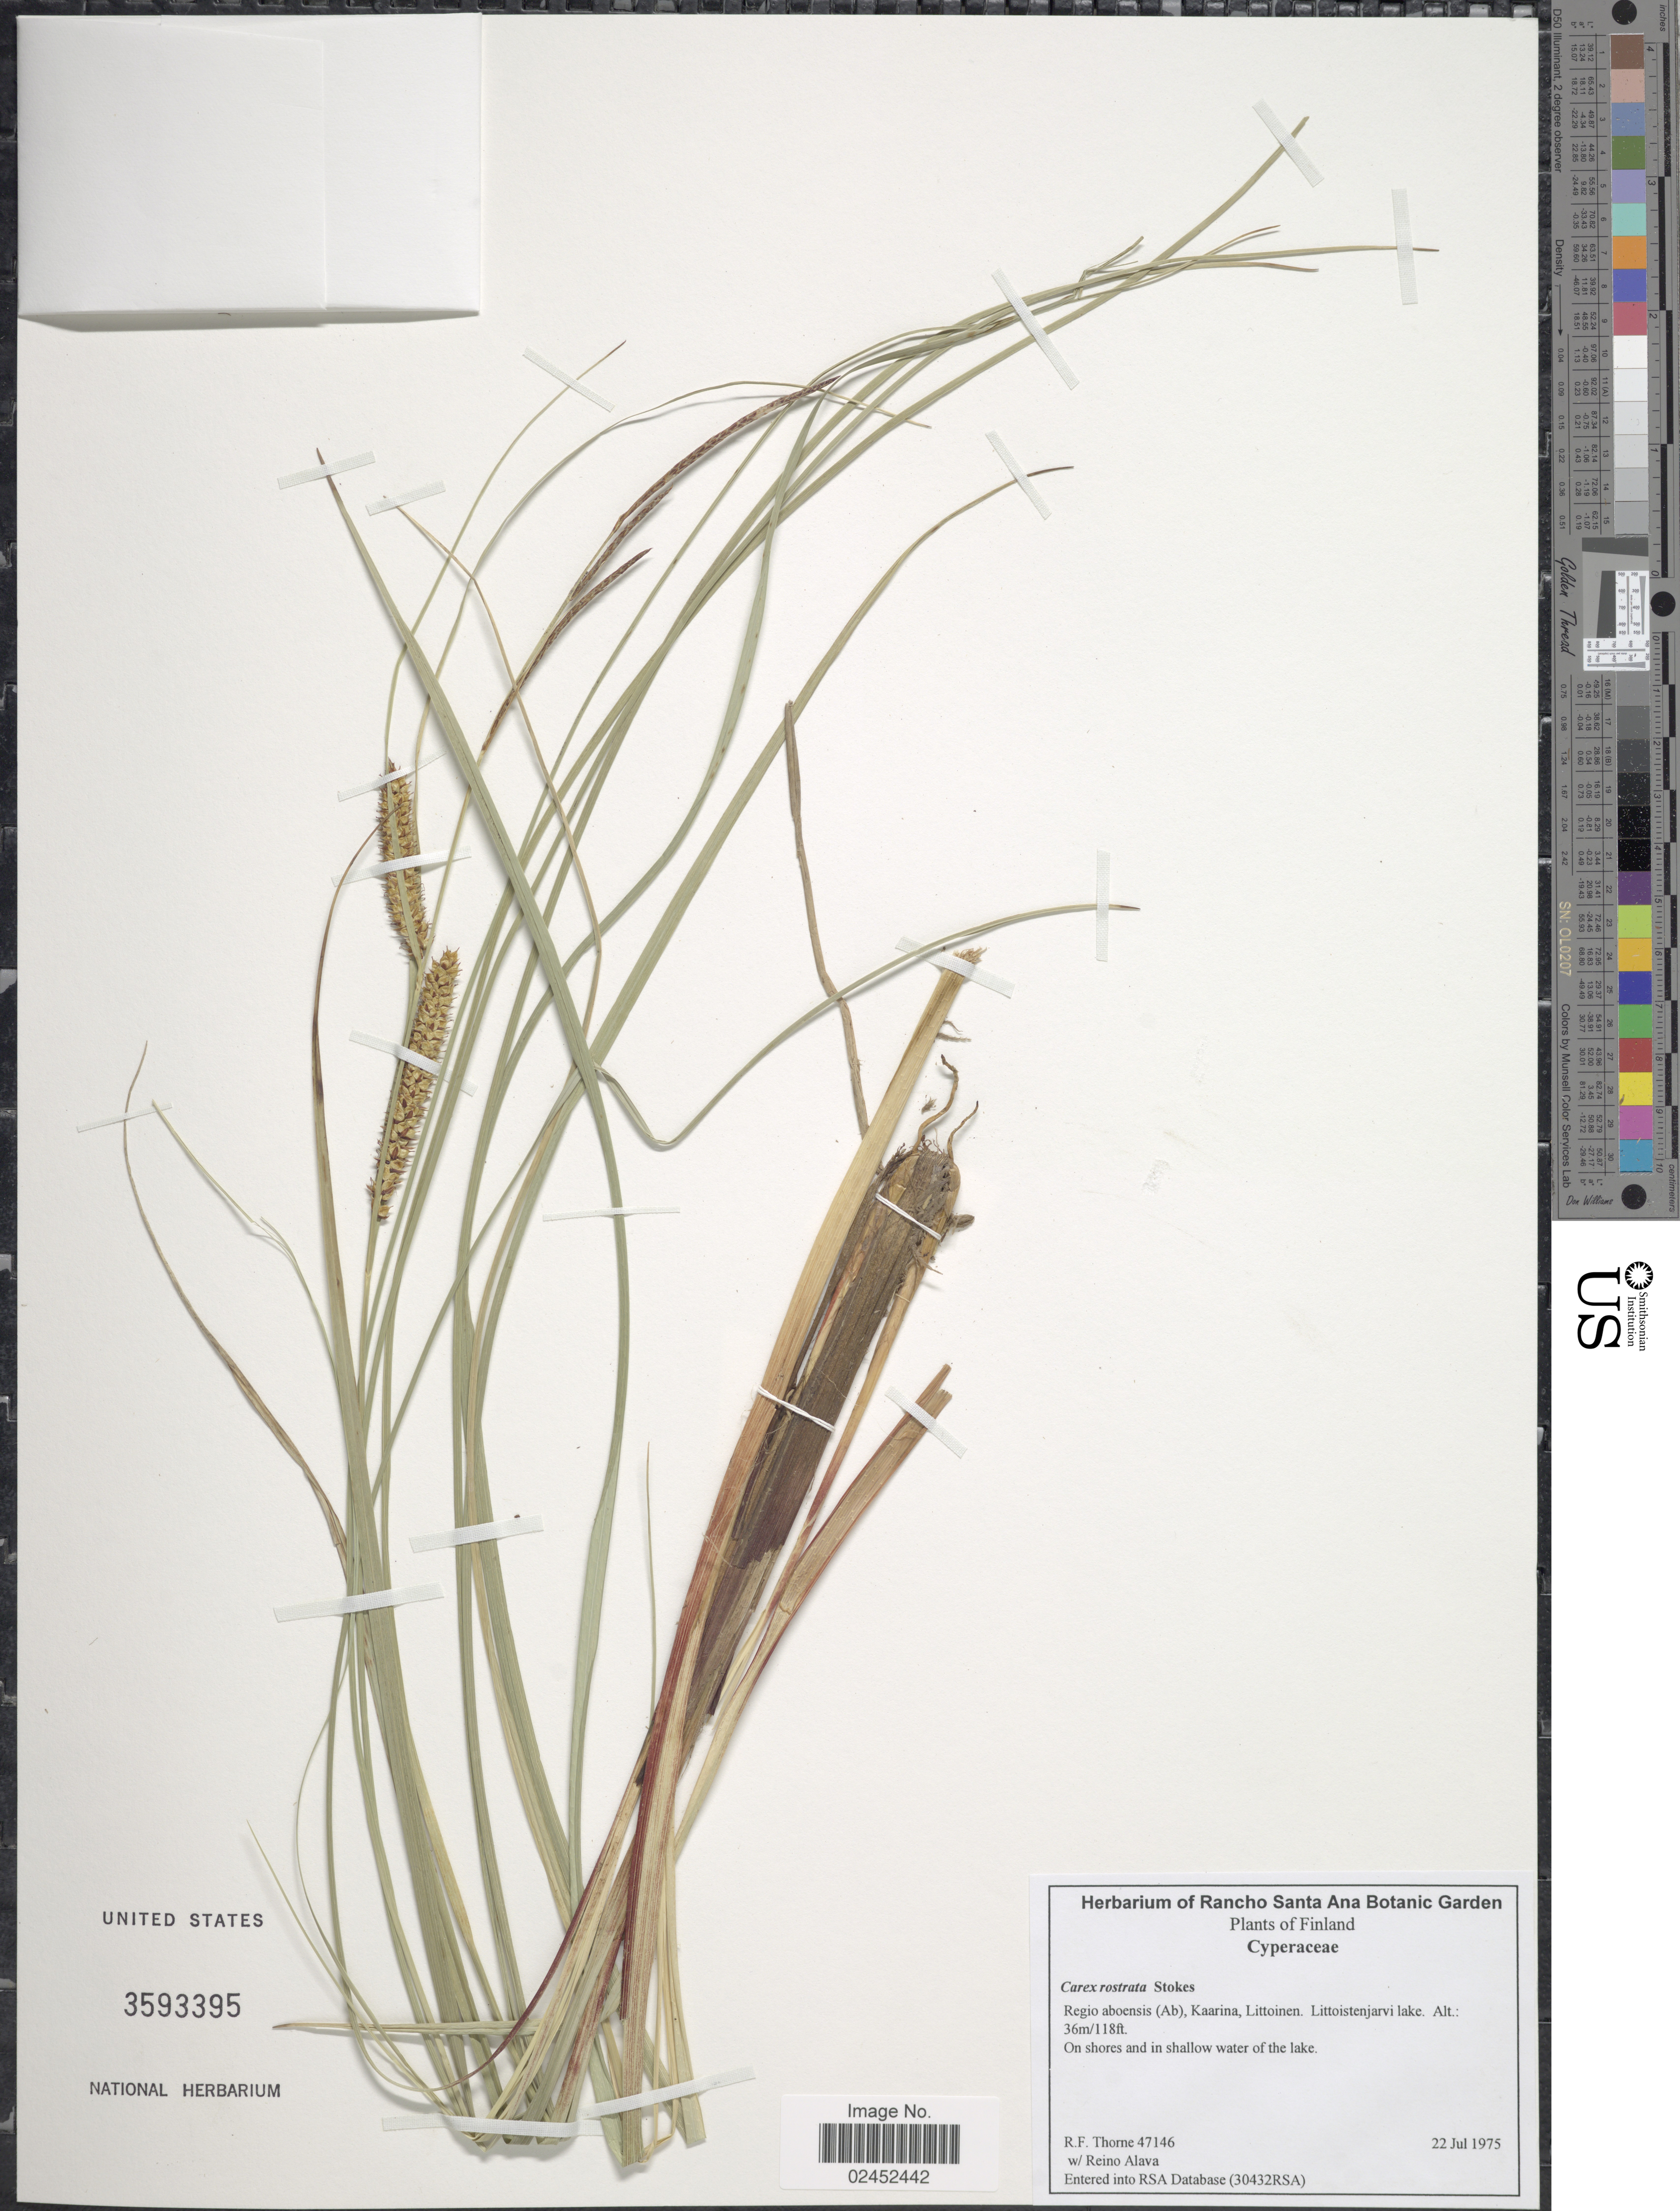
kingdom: Plantae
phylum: Tracheophyta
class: Liliopsida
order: Poales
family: Cyperaceae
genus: Carex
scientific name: Carex rostrata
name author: Stokes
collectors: R. F. Thorne & R. O. Alava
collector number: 47146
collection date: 1975-07-22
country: Finland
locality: Regio aboensis (Ab), Kaarina, Littoinen, Littoistenjarvi lake. On shores and in shallow water of the lake.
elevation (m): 36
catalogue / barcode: US 3593395